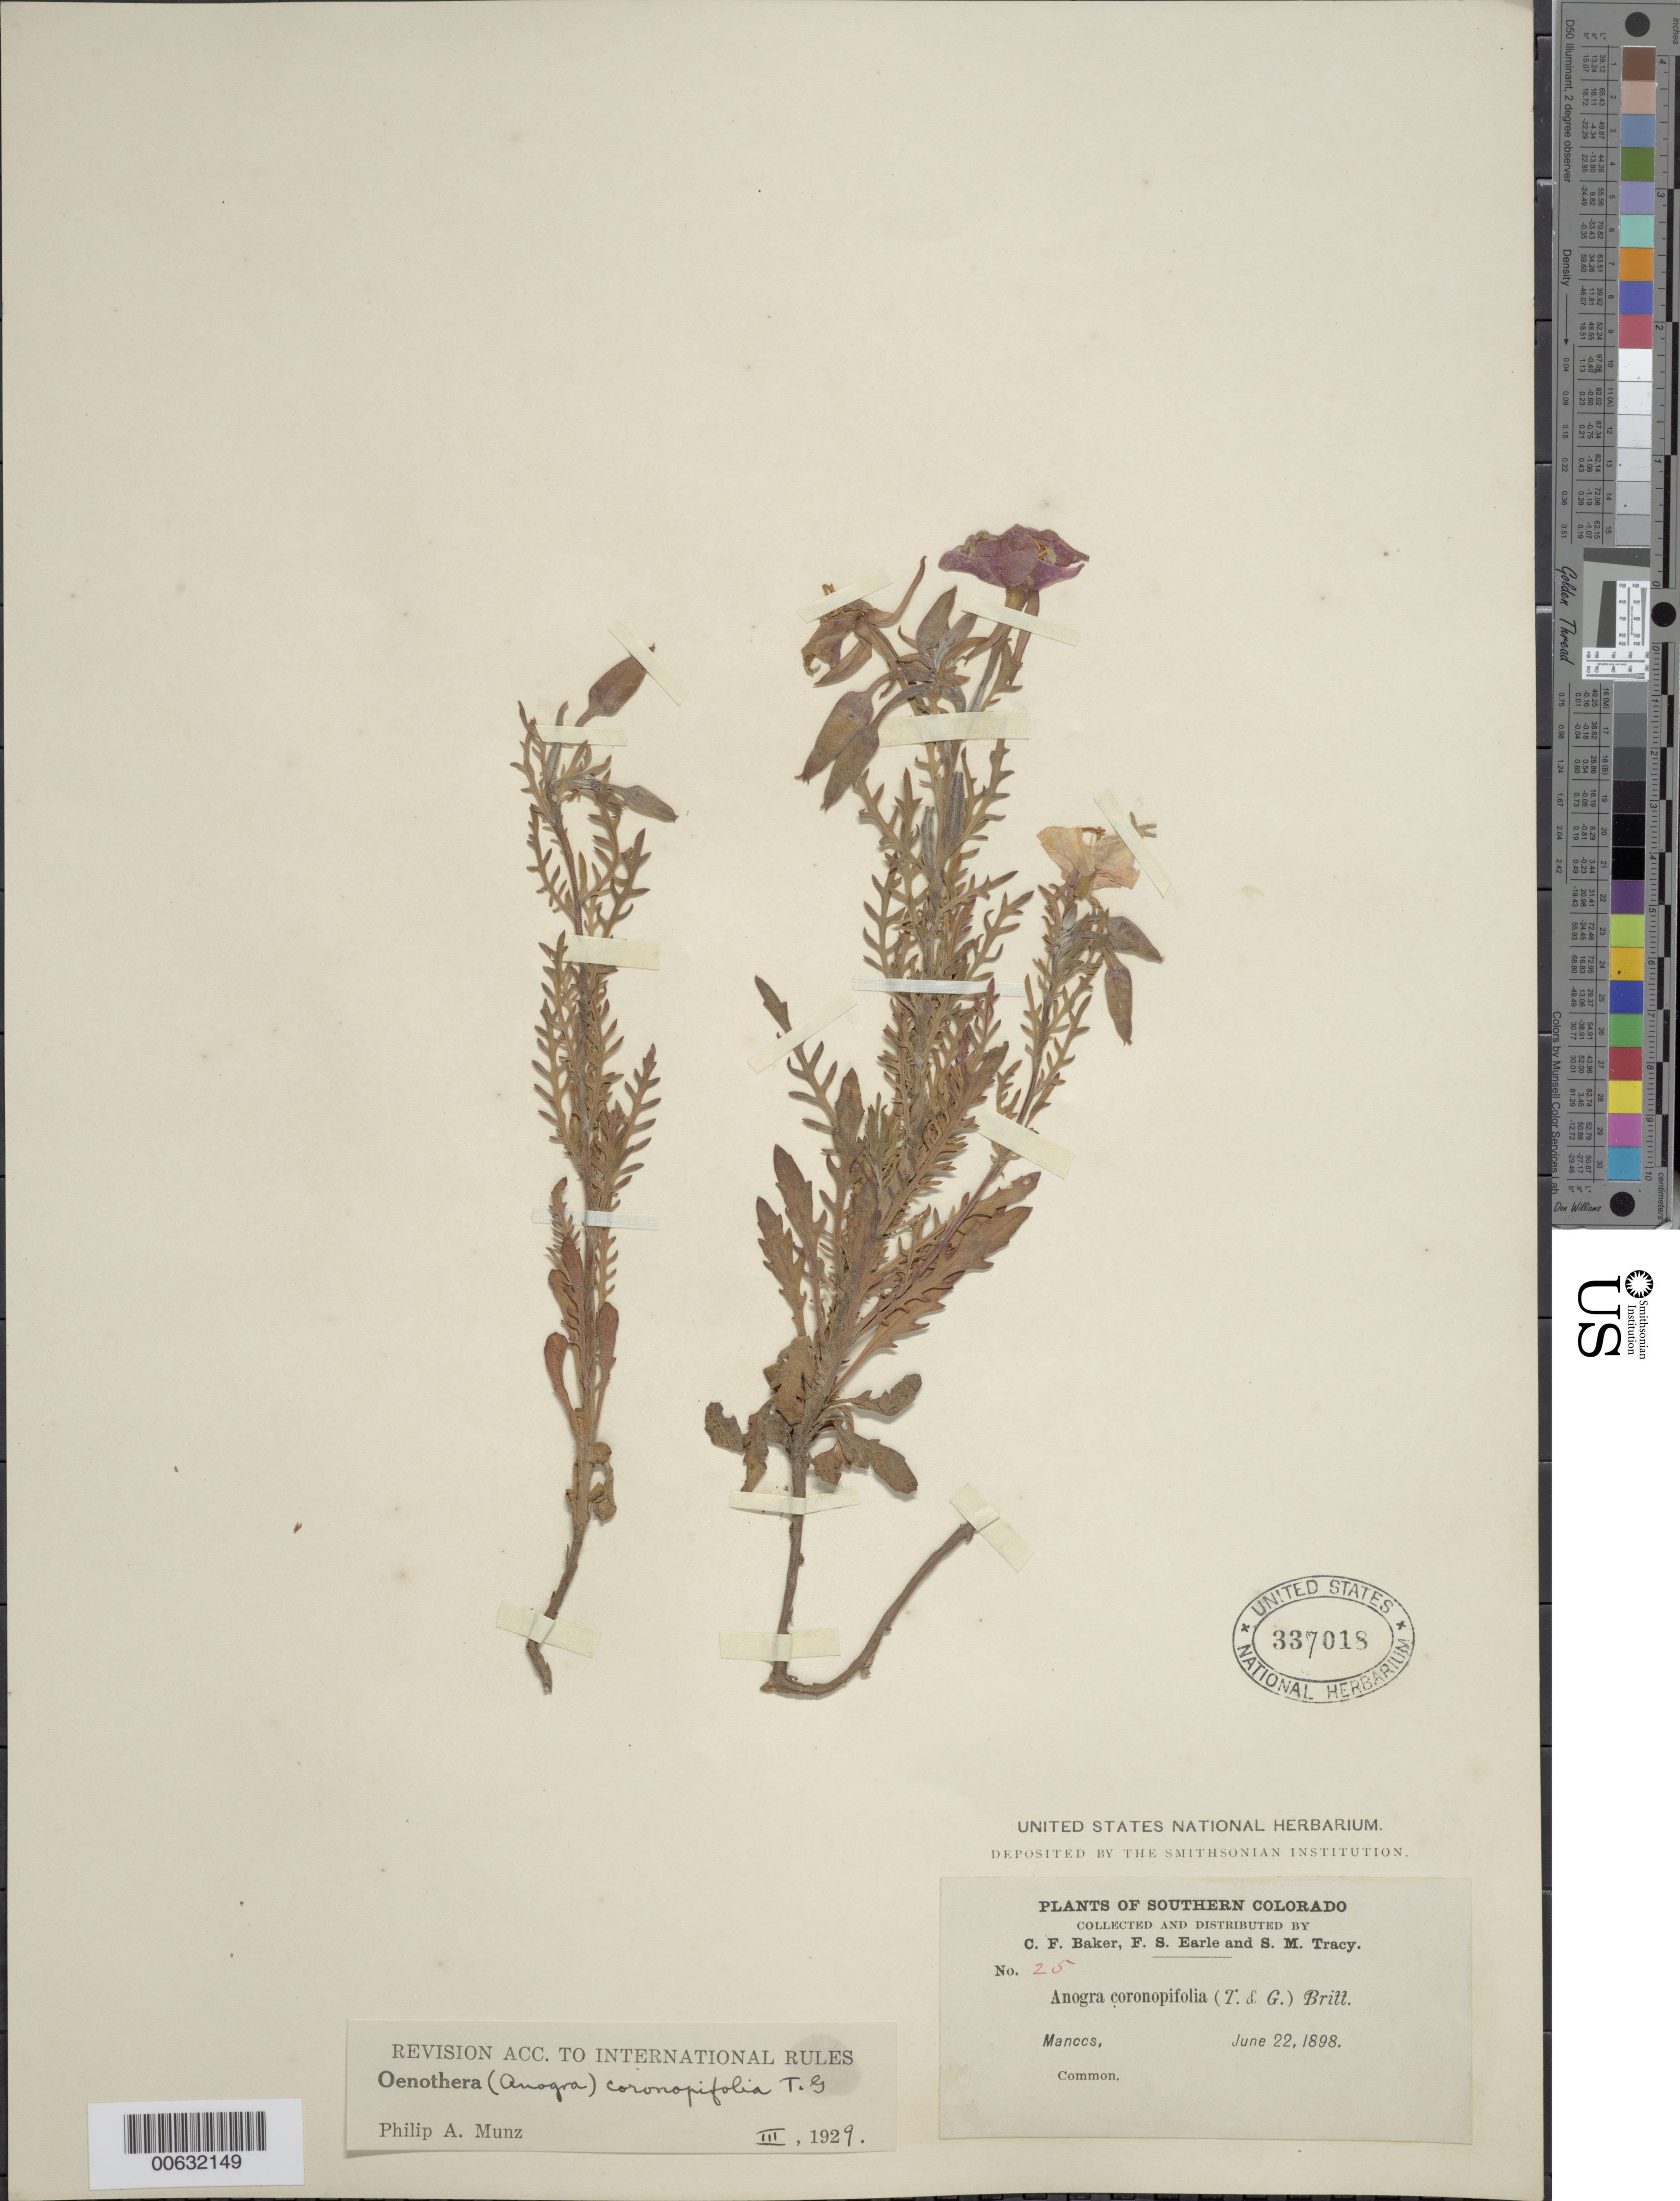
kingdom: Plantae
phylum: Tracheophyta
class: Magnoliopsida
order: Myrtales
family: Onagraceae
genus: Oenothera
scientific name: Oenothera coronopifolia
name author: Torr. & A. Gray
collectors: C. F. Baker, F. Eaele & S. M. Tracy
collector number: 25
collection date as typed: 22 Jun 1898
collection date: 1898-06-22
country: United States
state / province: Colorado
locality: Manccs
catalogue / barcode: US 337018